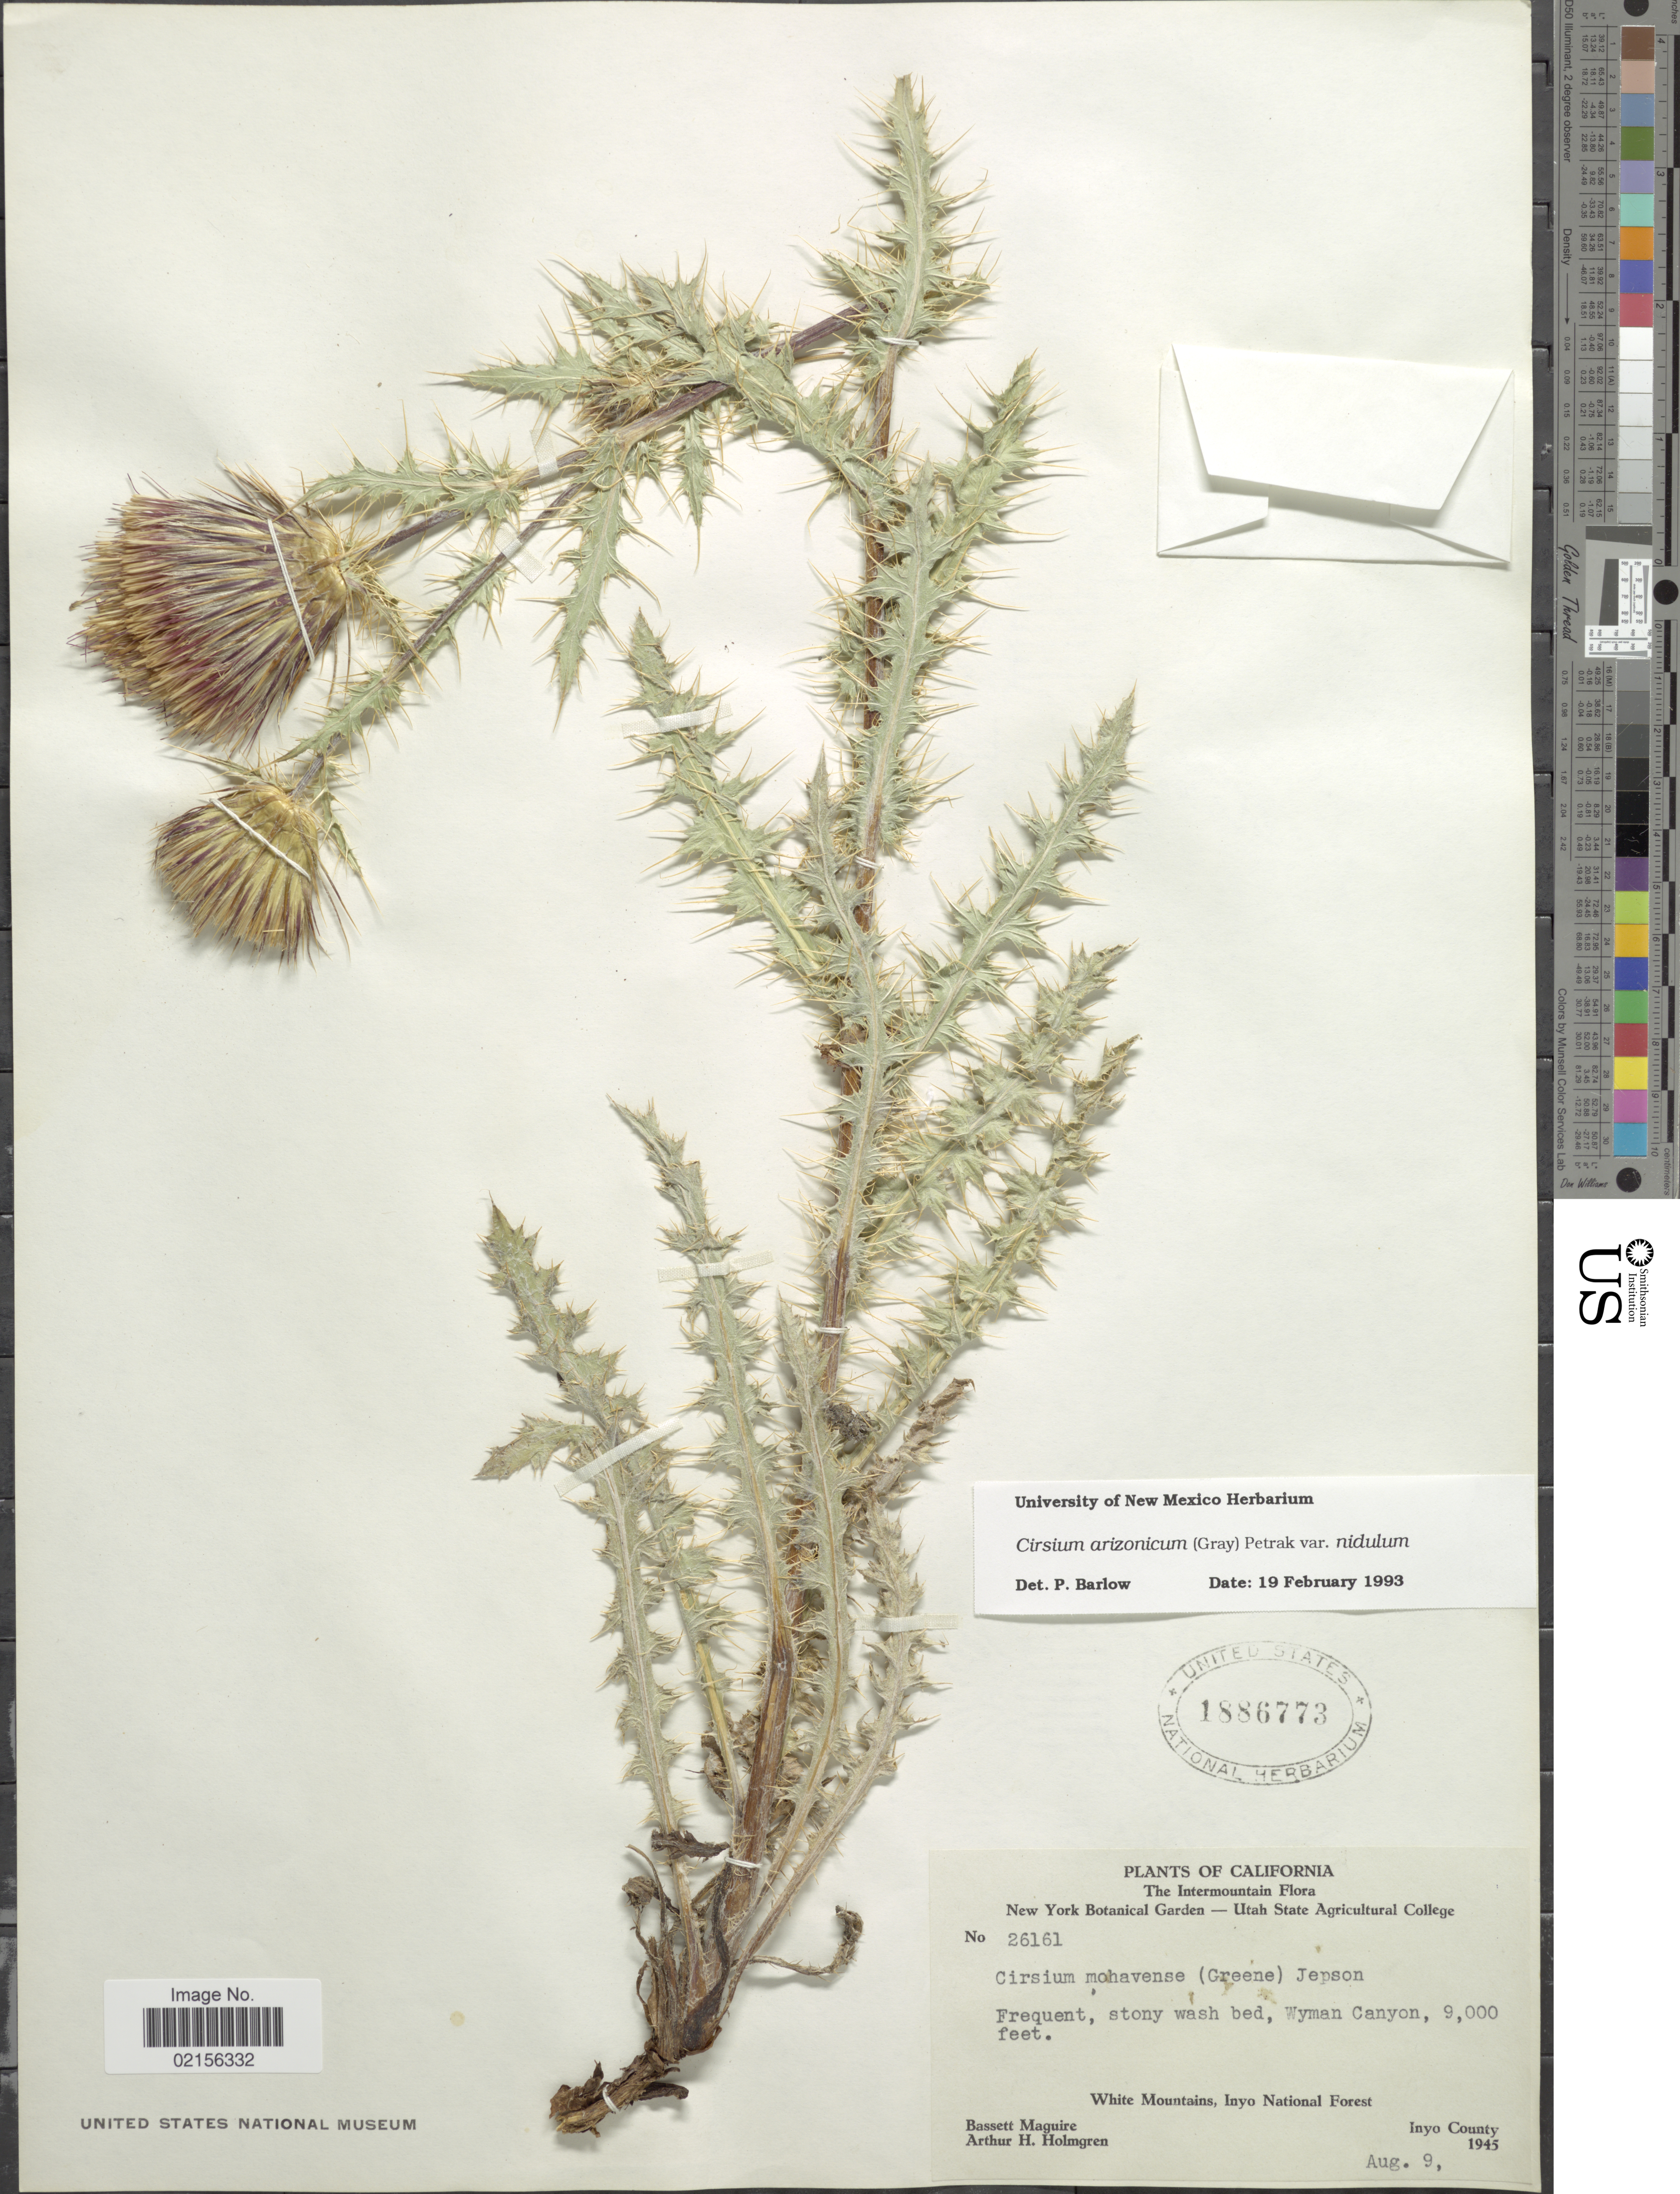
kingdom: Plantae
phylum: Tracheophyta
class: Magnoliopsida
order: Asterales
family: Asteraceae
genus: Cirsium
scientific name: Cirsium arizonicum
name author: (A. Gray) Petr.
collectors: B. Maguire & A. H. Holmgren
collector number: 26161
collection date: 1945-08-09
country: United States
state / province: California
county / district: Inyo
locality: The Intermountain, Frequent, stony wash bed, Wyman Canyon, White Mountains, Inyo National Forest, Inyo County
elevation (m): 2743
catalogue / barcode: US 1886773